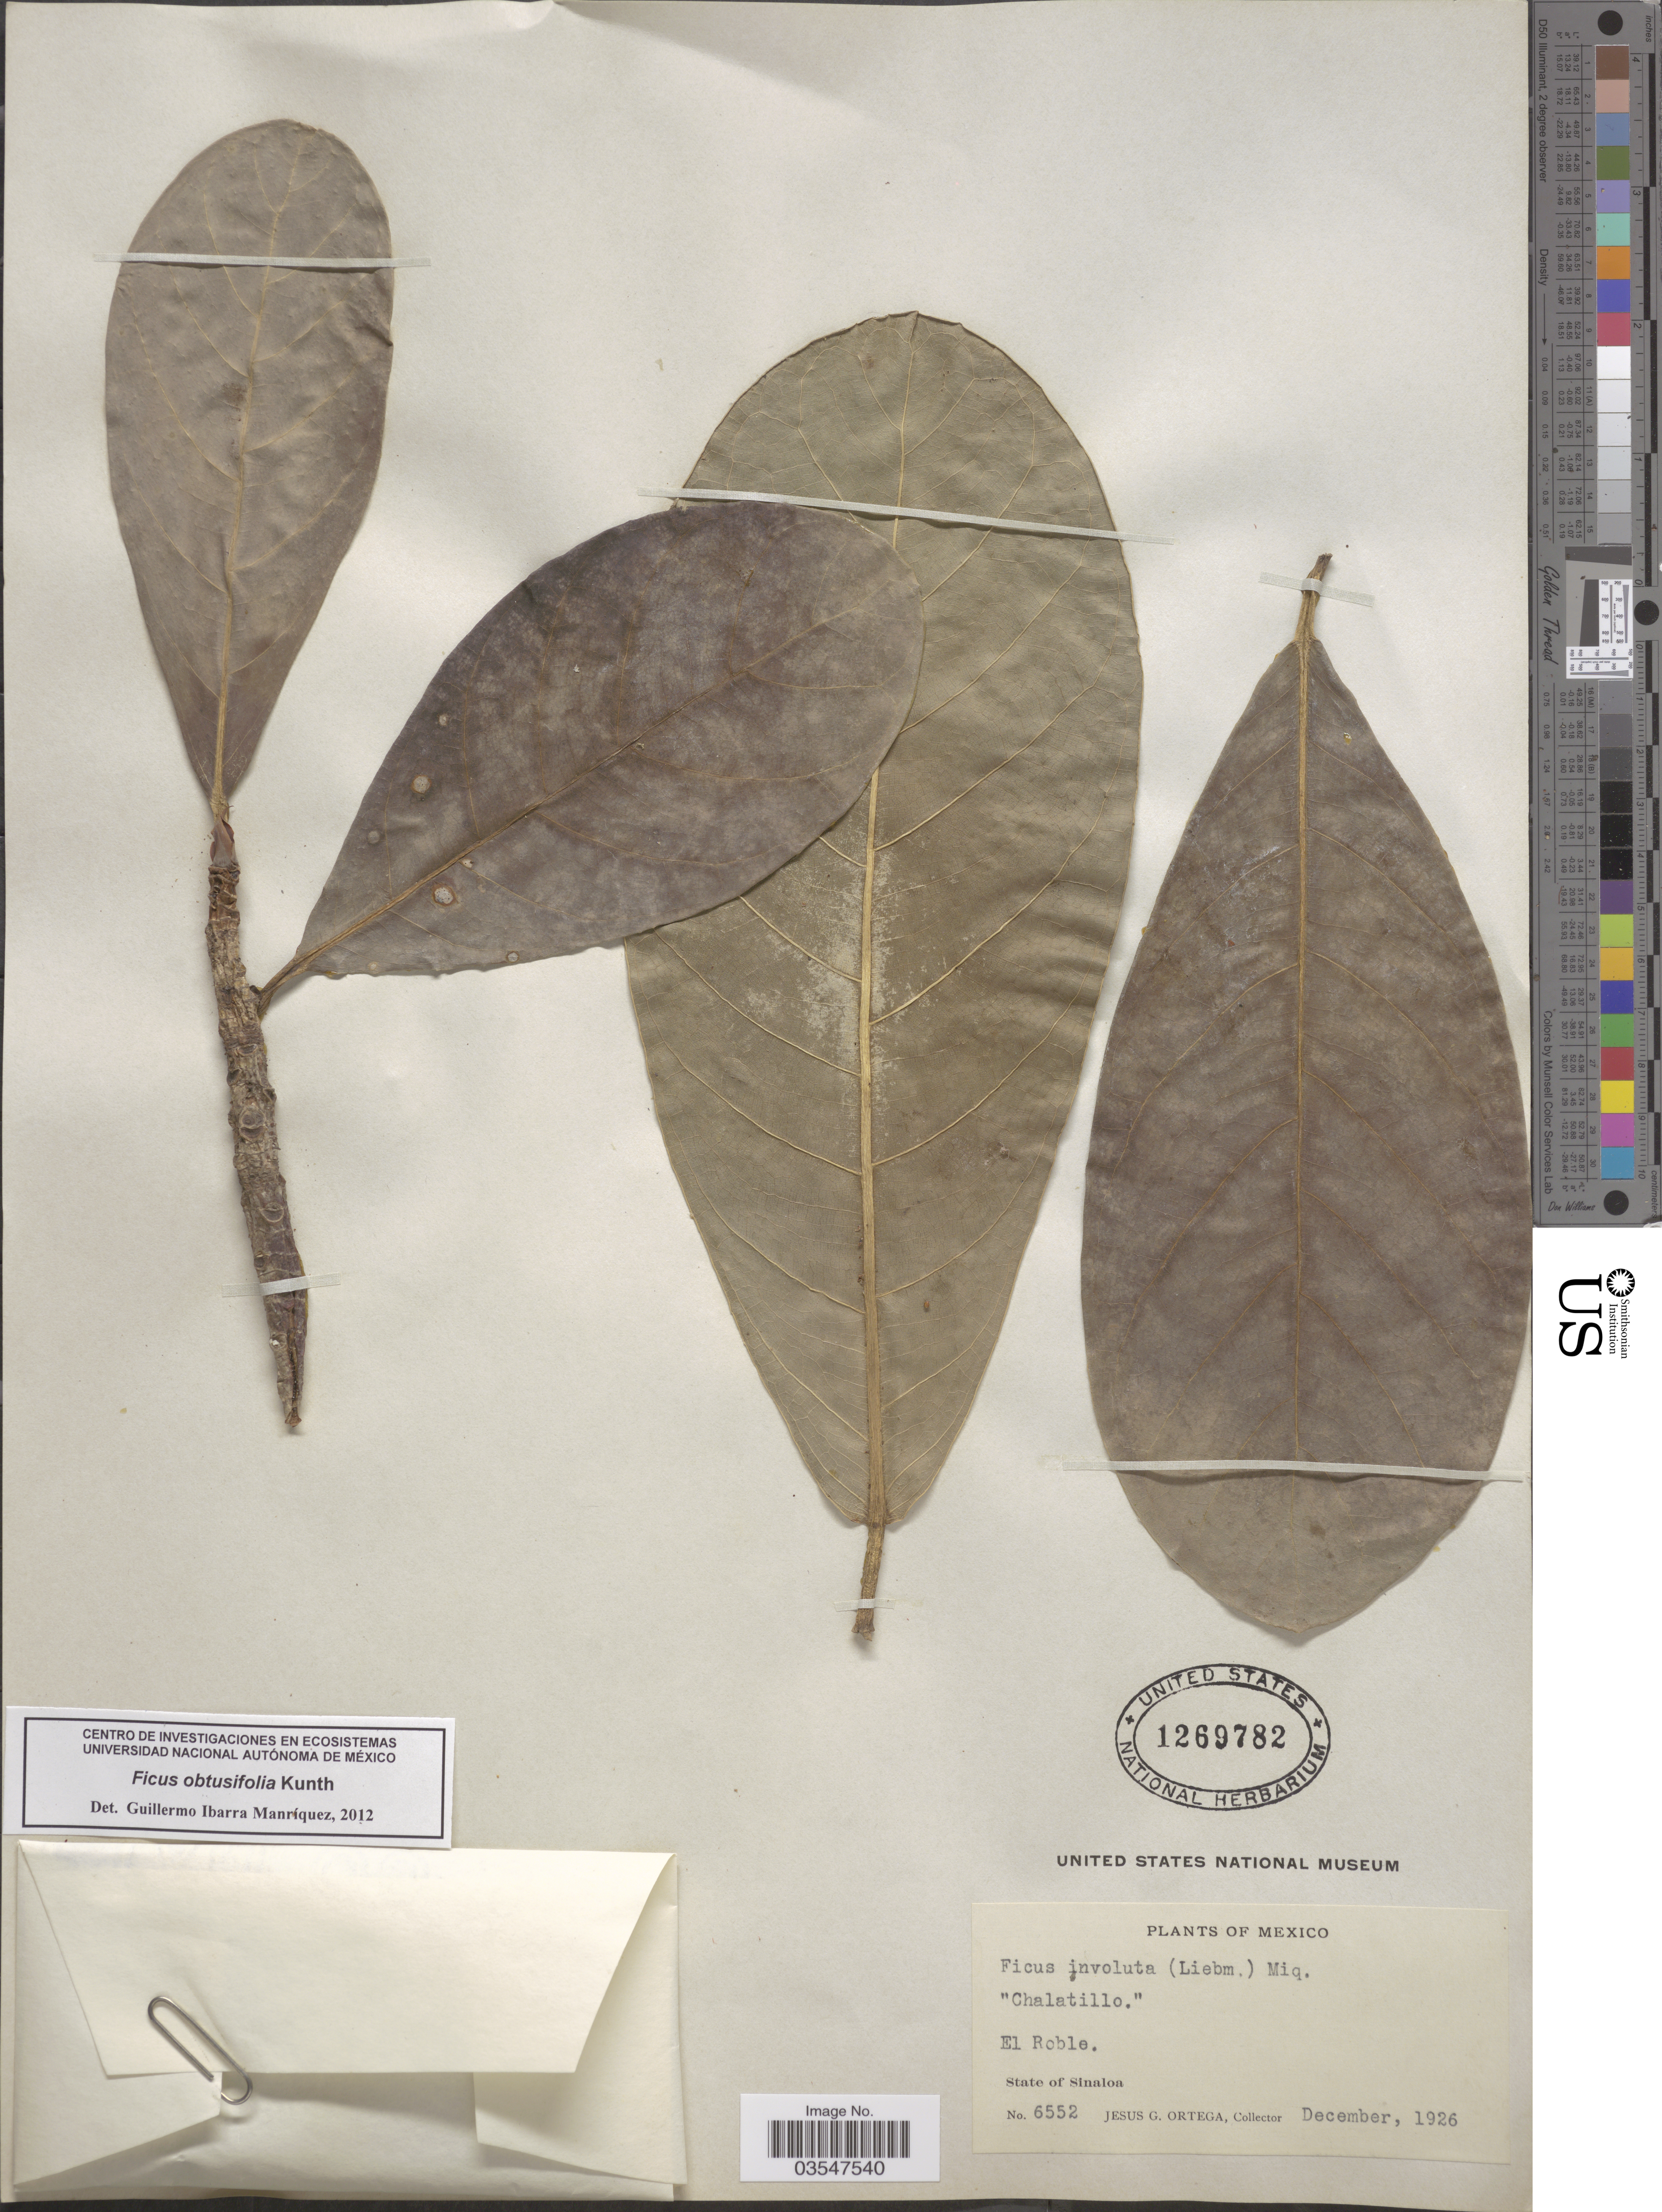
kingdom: Plantae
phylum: Tracheophyta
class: Magnoliopsida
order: Rosales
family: Moraceae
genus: Ficus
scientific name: Ficus involuta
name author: (Liebm.) Miq.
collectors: J. Ortega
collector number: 6552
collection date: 1926-12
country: Mexico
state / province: Sinaloa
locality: El Roble.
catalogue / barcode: US 1269782